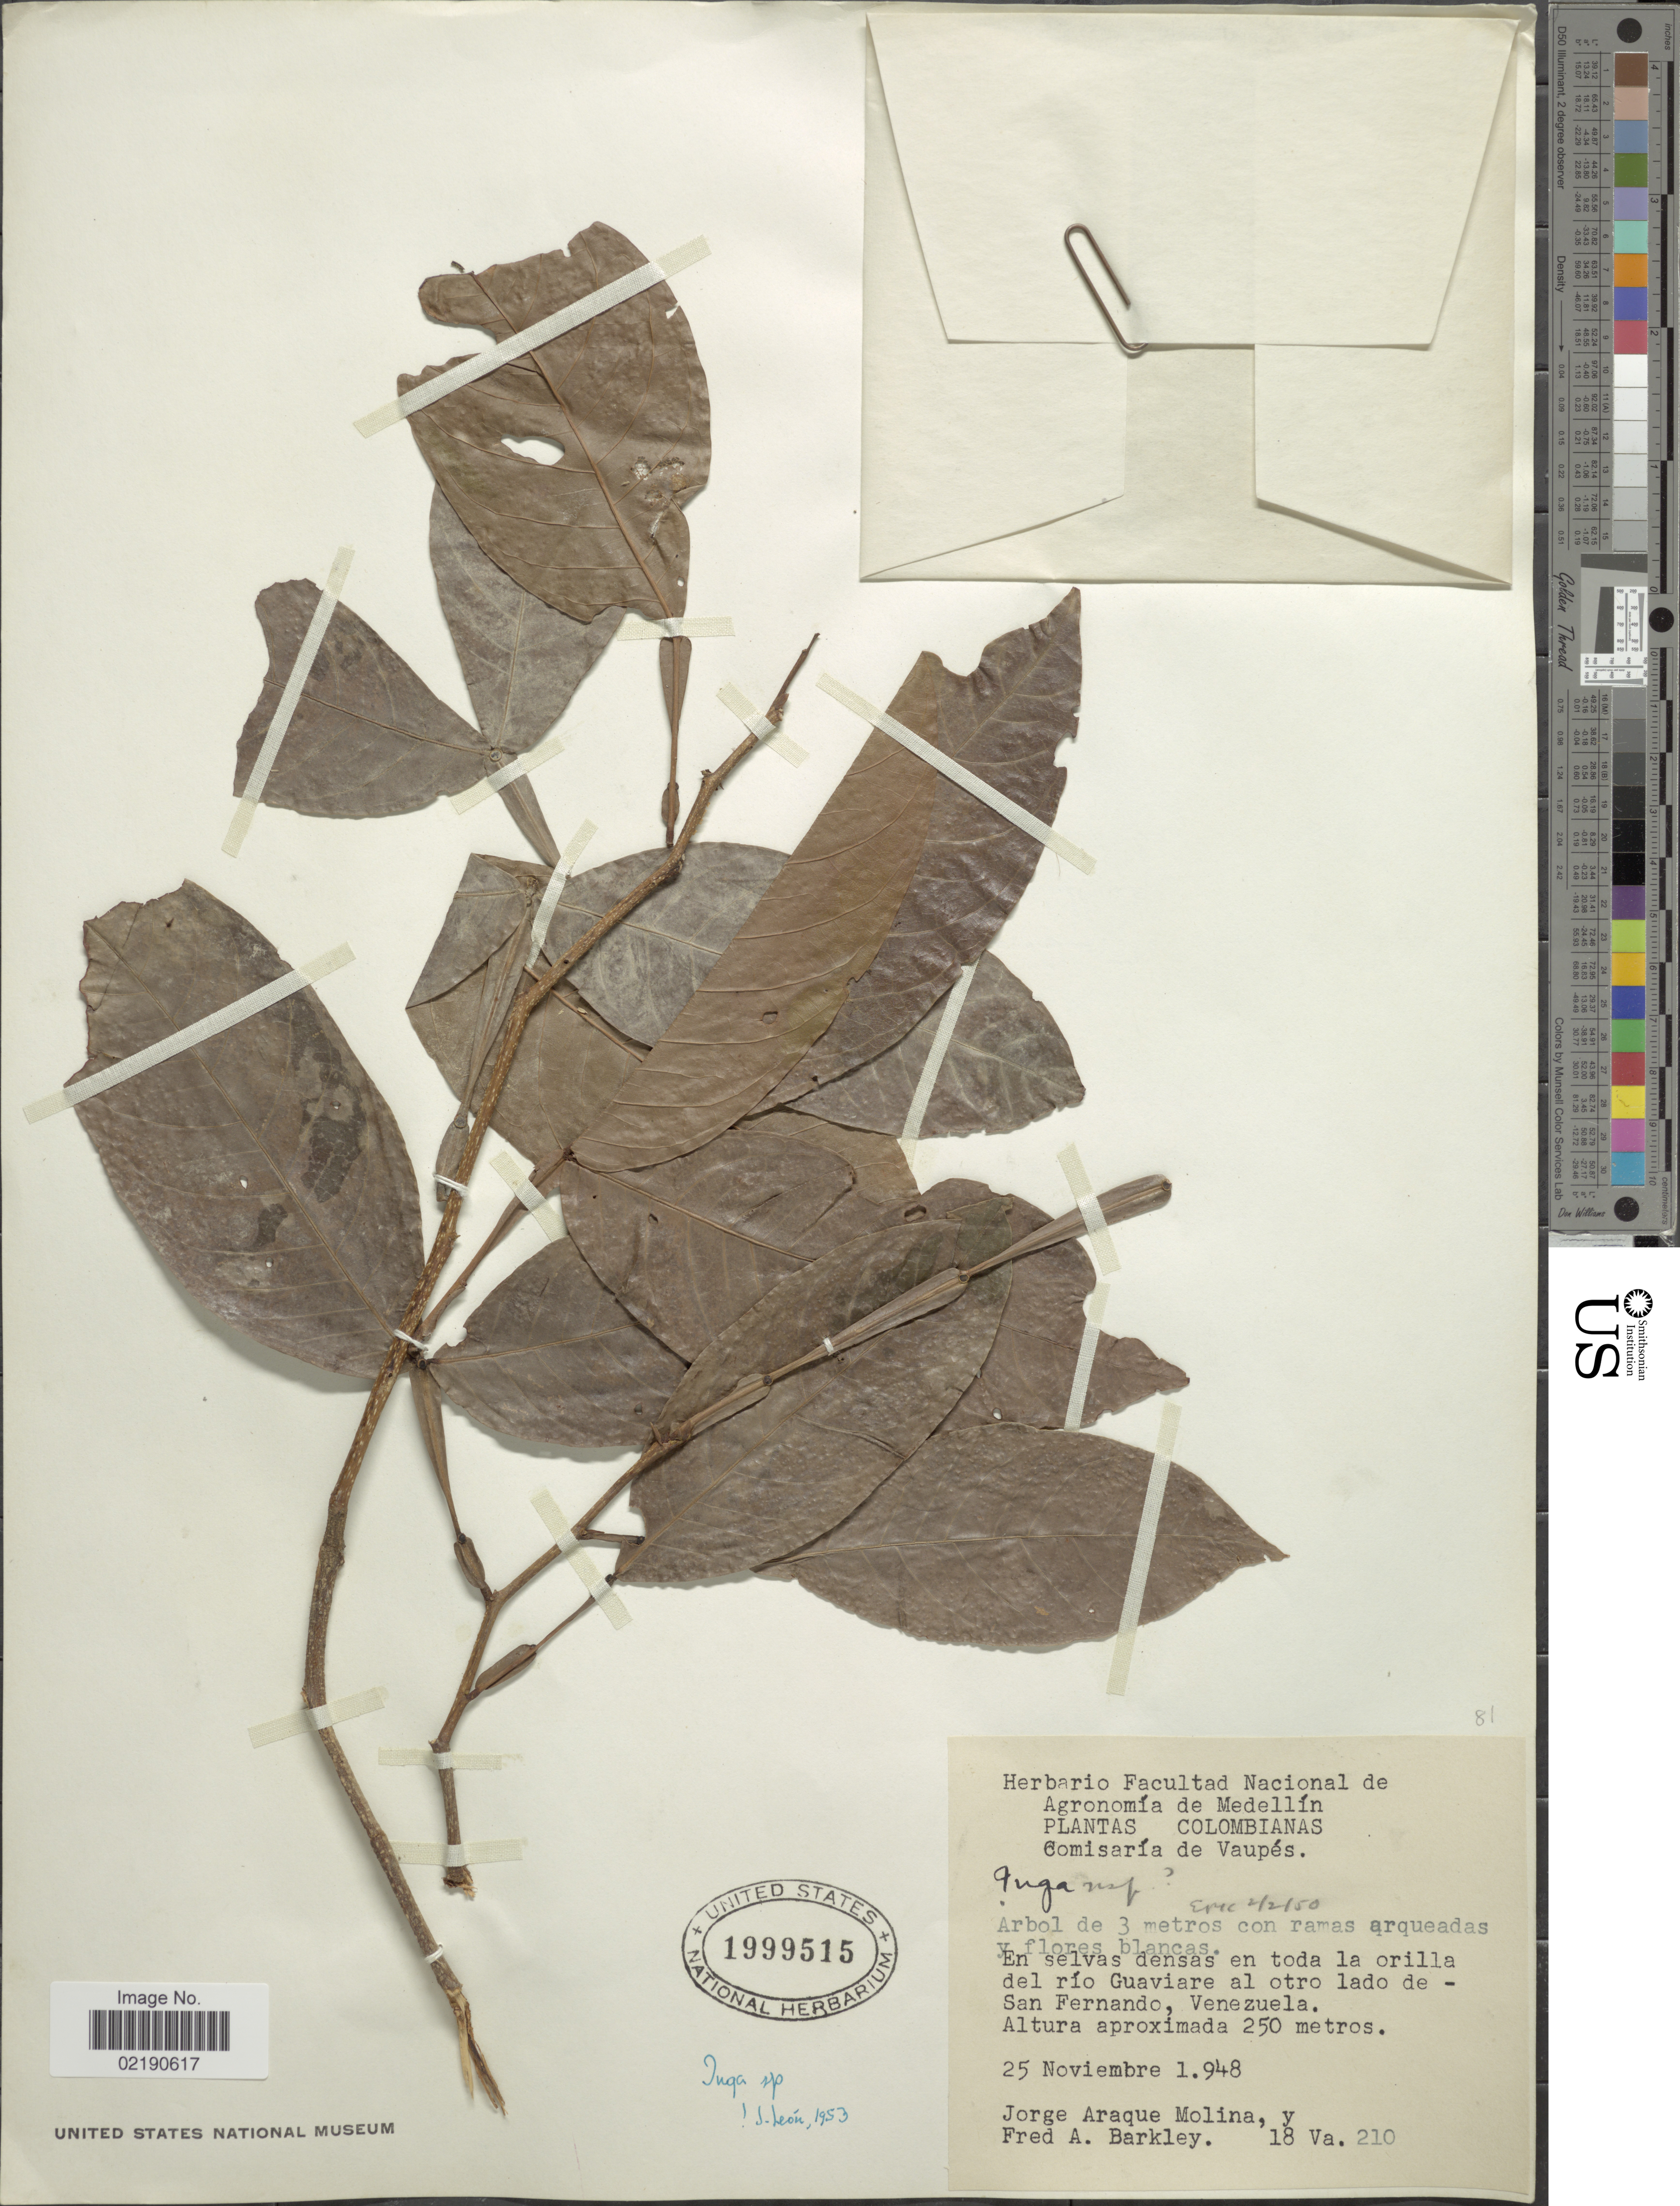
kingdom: Plantae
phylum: Tracheophyta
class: Magnoliopsida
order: Fabales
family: Fabaceae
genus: Inga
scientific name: Inga sp.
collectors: J. A. Molina & F. A. Barkley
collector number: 18Va210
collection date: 1948-11-25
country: Colombia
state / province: Vaupés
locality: En selvas densas en toda la orilla del Rio Guaviare al otro lado de San Fernando, Venezuela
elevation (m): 250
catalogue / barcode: US 1999515